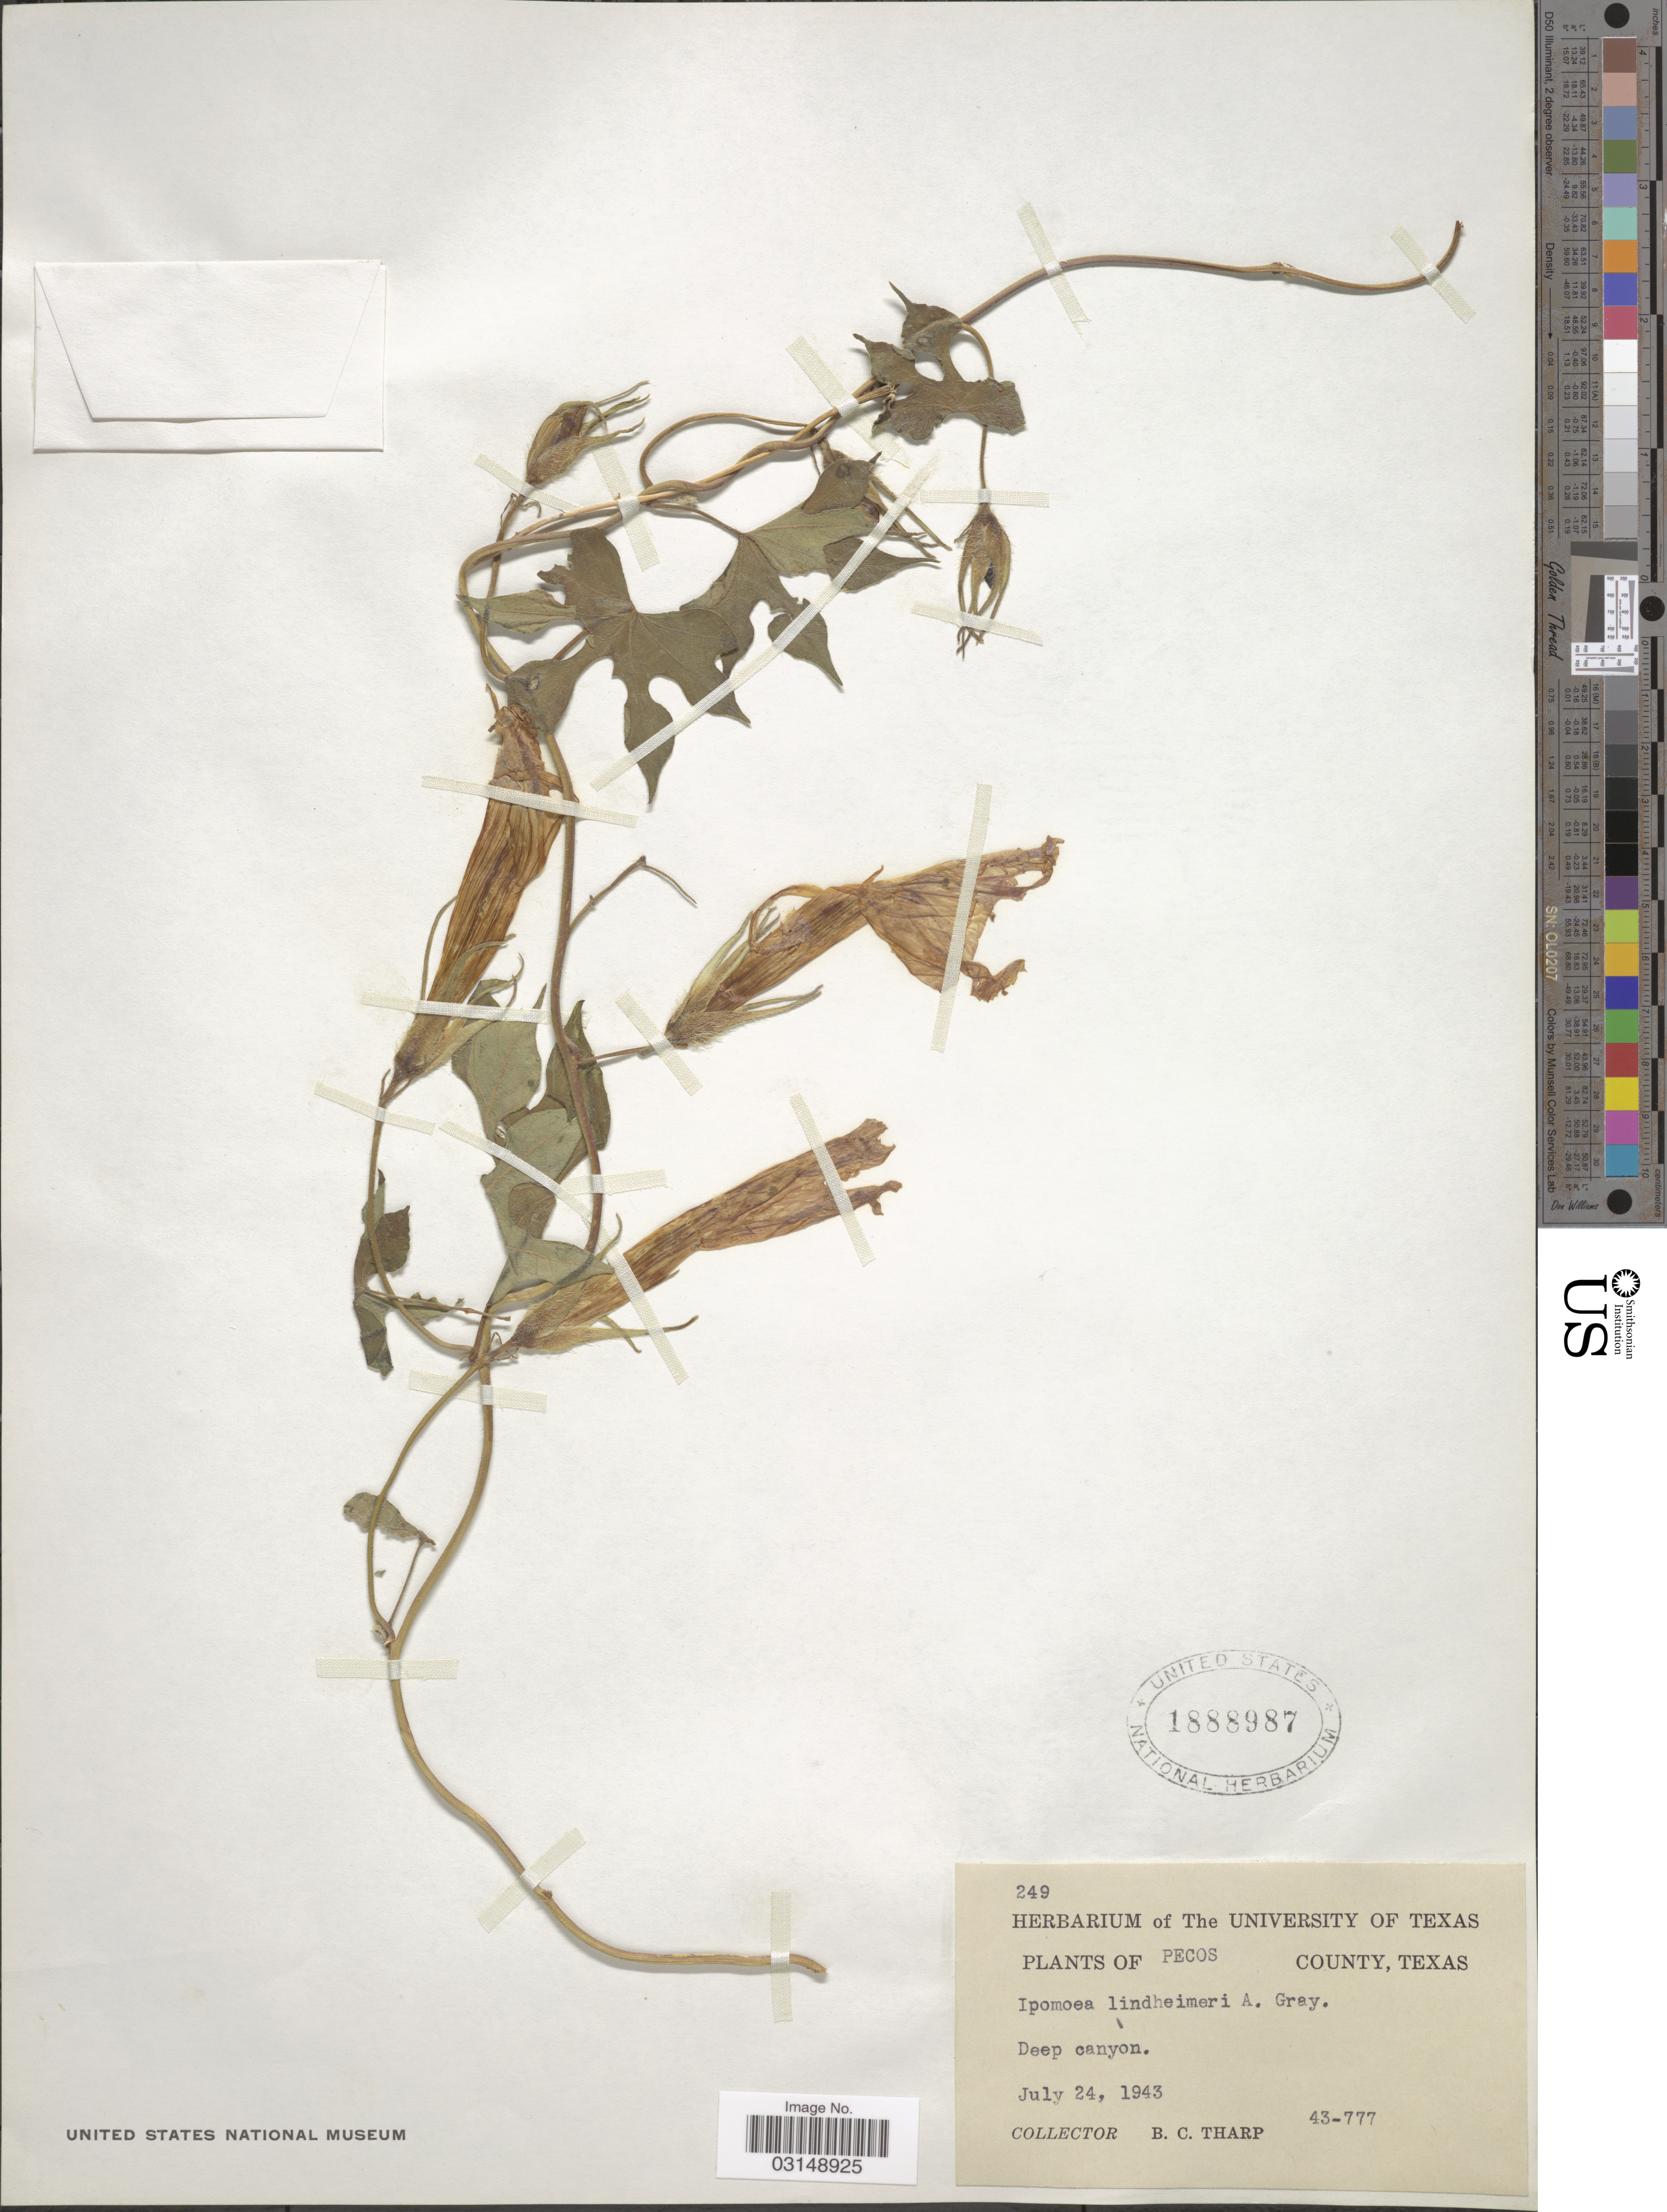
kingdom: Plantae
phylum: Tracheophyta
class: Magnoliopsida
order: Solanales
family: Convolvulaceae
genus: Ipomoea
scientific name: Ipomoea lindheimeri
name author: A. Gray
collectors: B. C. Tharp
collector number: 249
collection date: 1943-07-24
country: United States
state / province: Texas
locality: Pecos County. Deep canyon.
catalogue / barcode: US 1888987